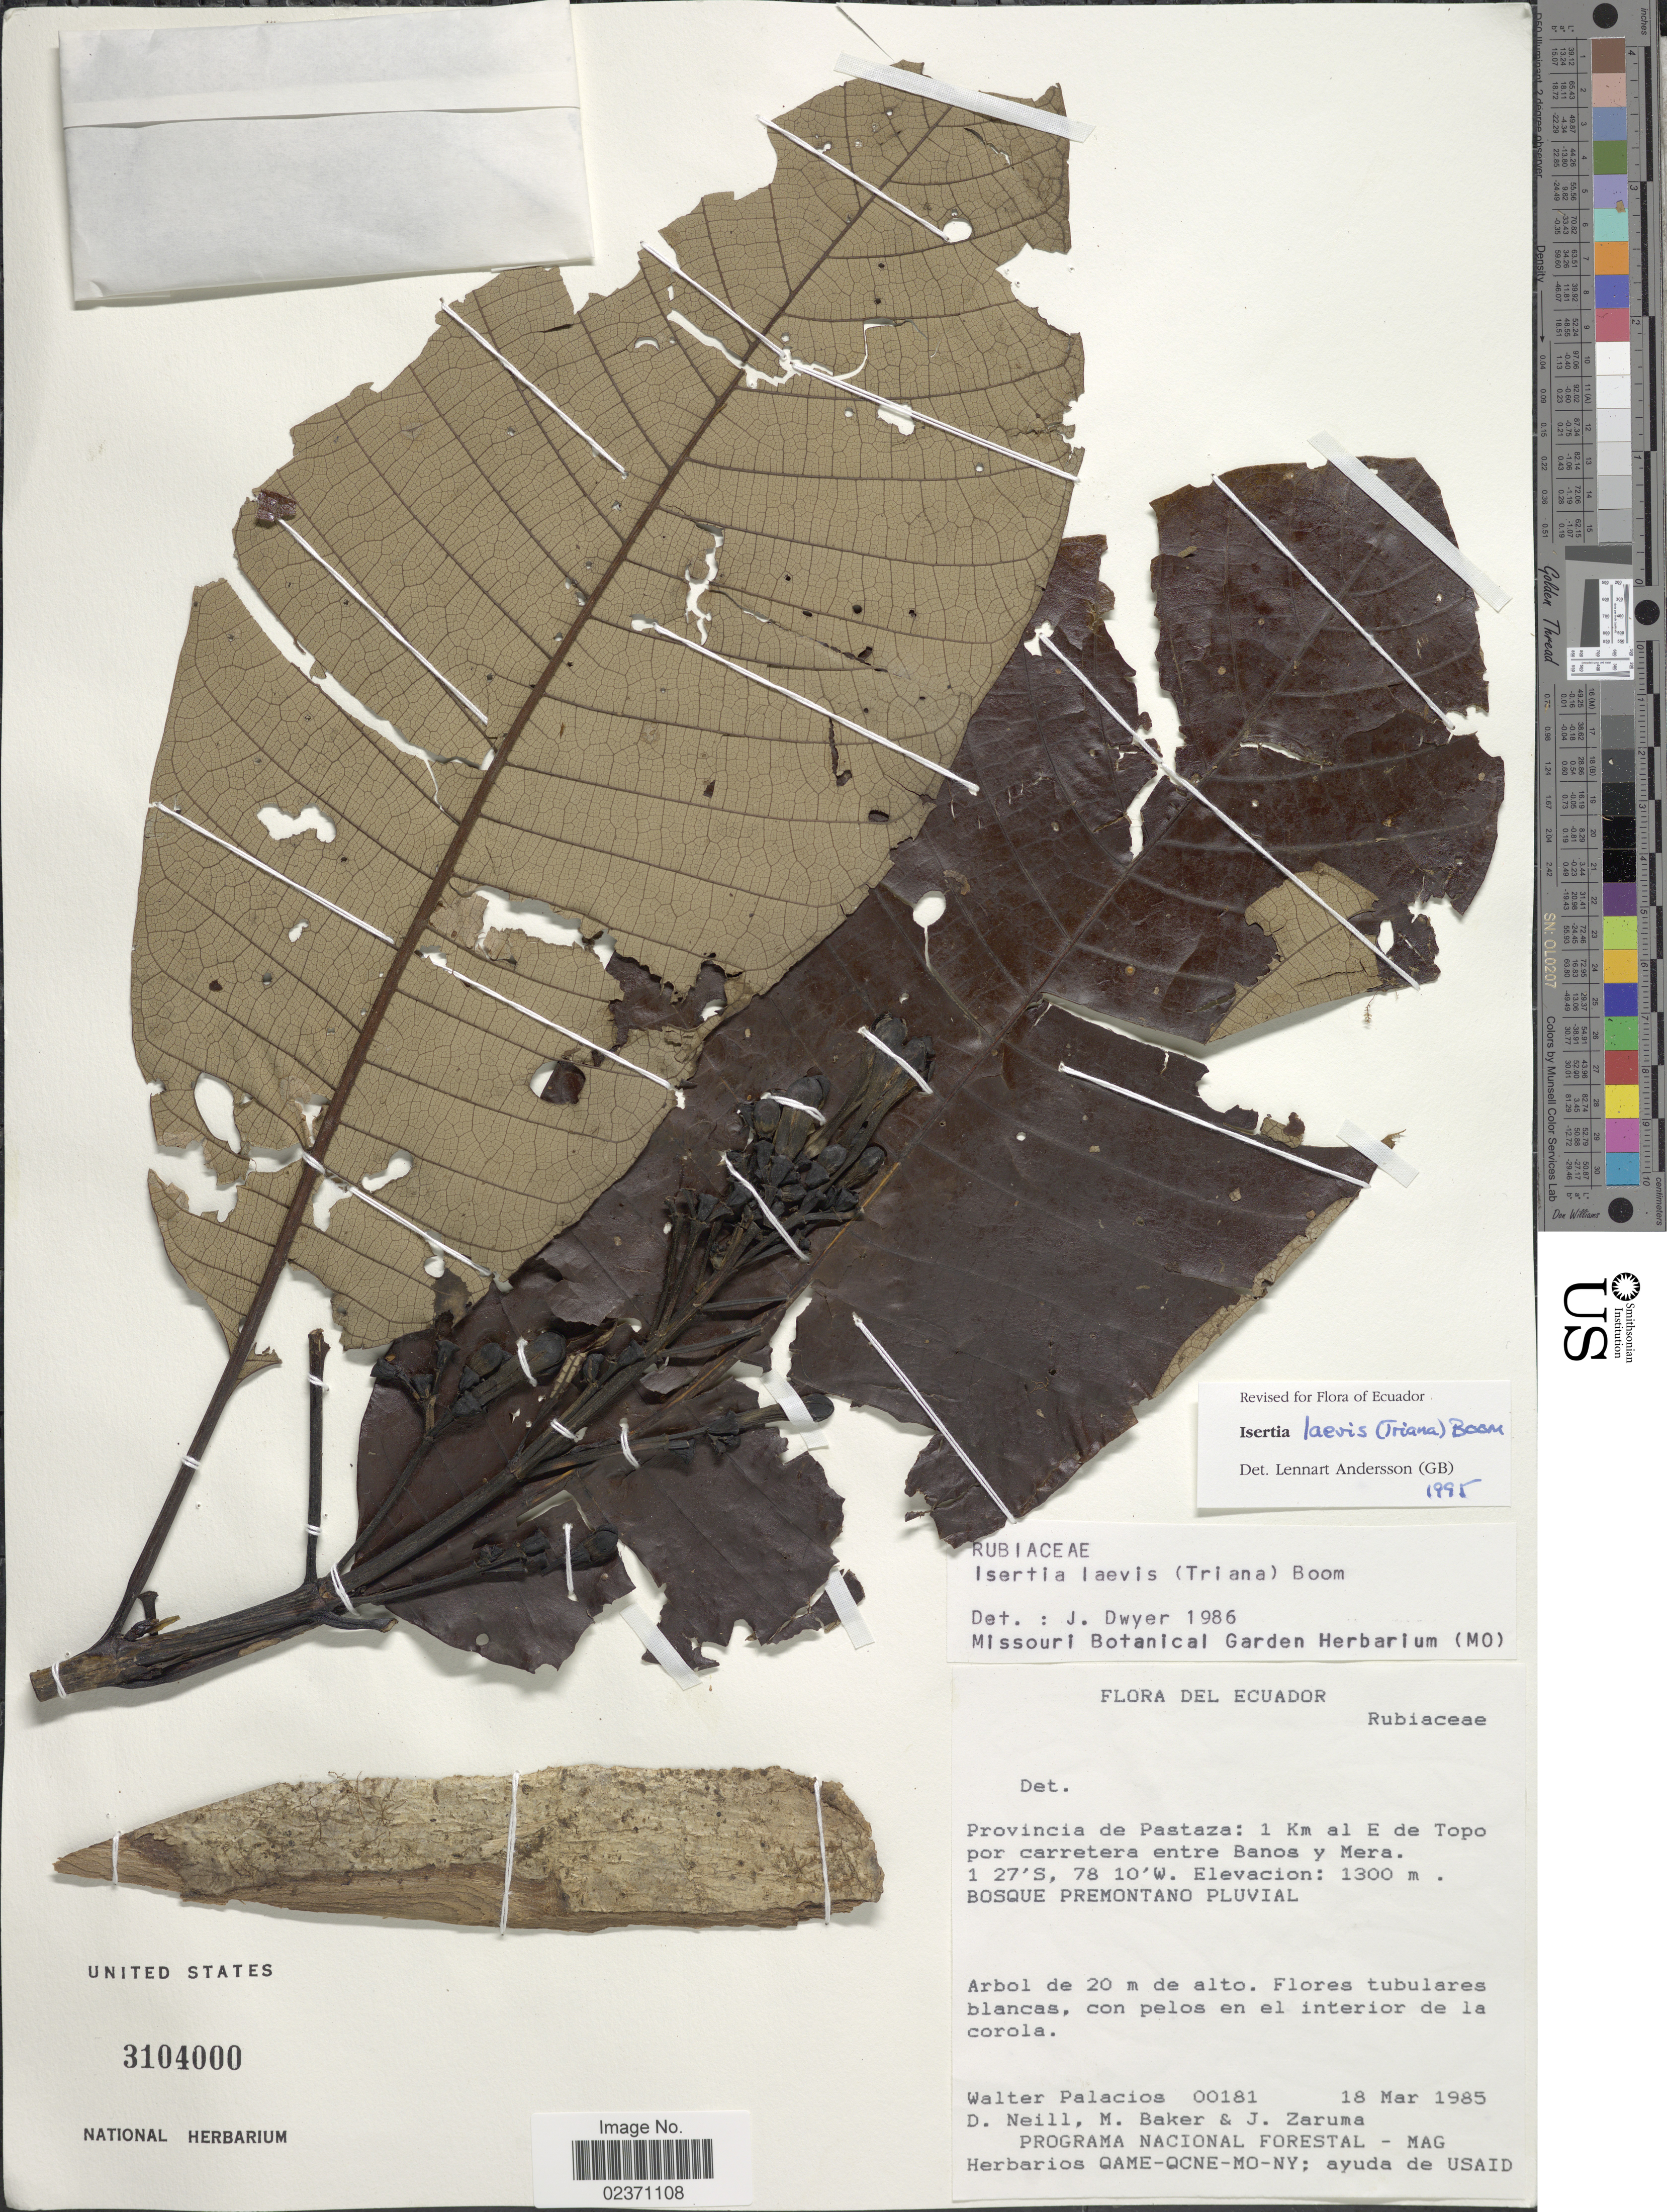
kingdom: Plantae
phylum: Tracheophyta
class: Magnoliopsida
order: Gentianales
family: Rubiaceae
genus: Isertia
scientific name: Isertia laevis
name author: (Triana) B.M. Boom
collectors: W. Palacios, D. Neill, M. Baker & J. Zaruma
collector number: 00181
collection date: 1985-03-18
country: Ecuador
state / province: Pastaza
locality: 1 Km al E de Topo por carretera entre Banos y Mera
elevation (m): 1300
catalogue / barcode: US 3104000